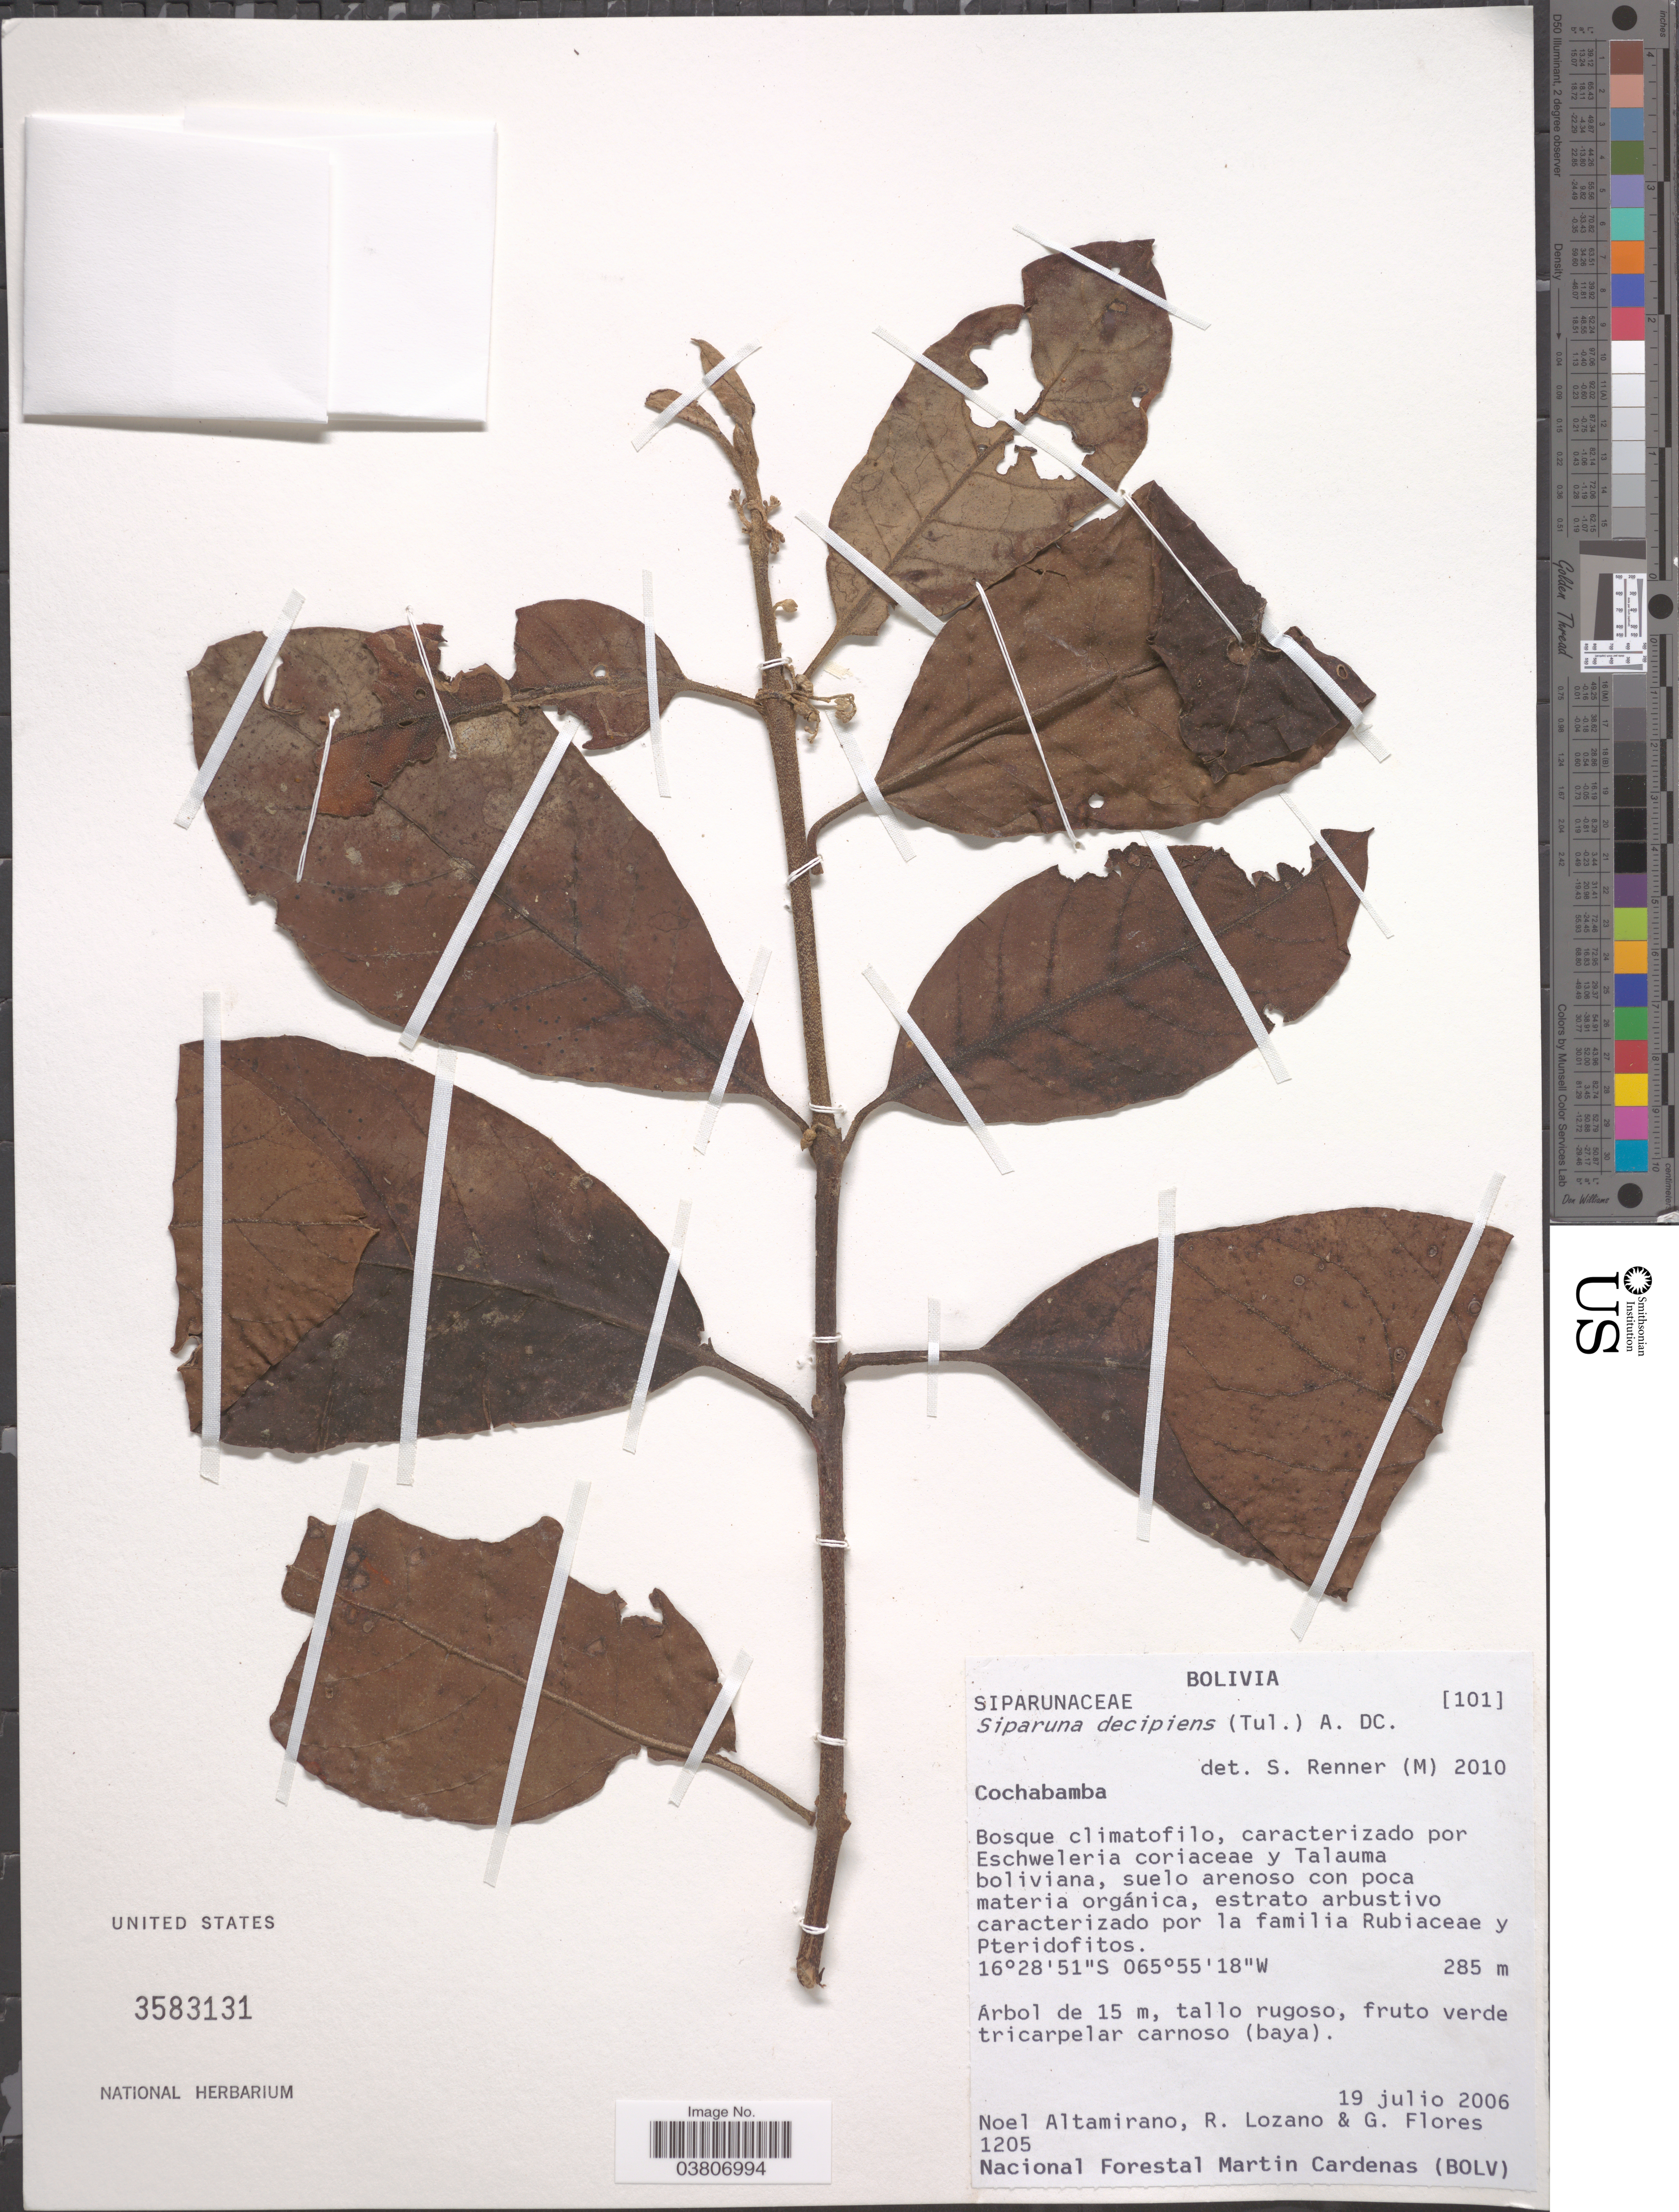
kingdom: Plantae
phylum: Tracheophyta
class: Magnoliopsida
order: Laurales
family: Siparunaceae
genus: Siparuna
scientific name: Siparuna decipiens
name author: (Tul.) A. DC.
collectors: N. Altamirano, R. Lozano & G. Flores F.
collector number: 1205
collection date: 2006-07-19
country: Bolivia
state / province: Cochabamba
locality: Bosque climatofilo.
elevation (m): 285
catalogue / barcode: US 3583131